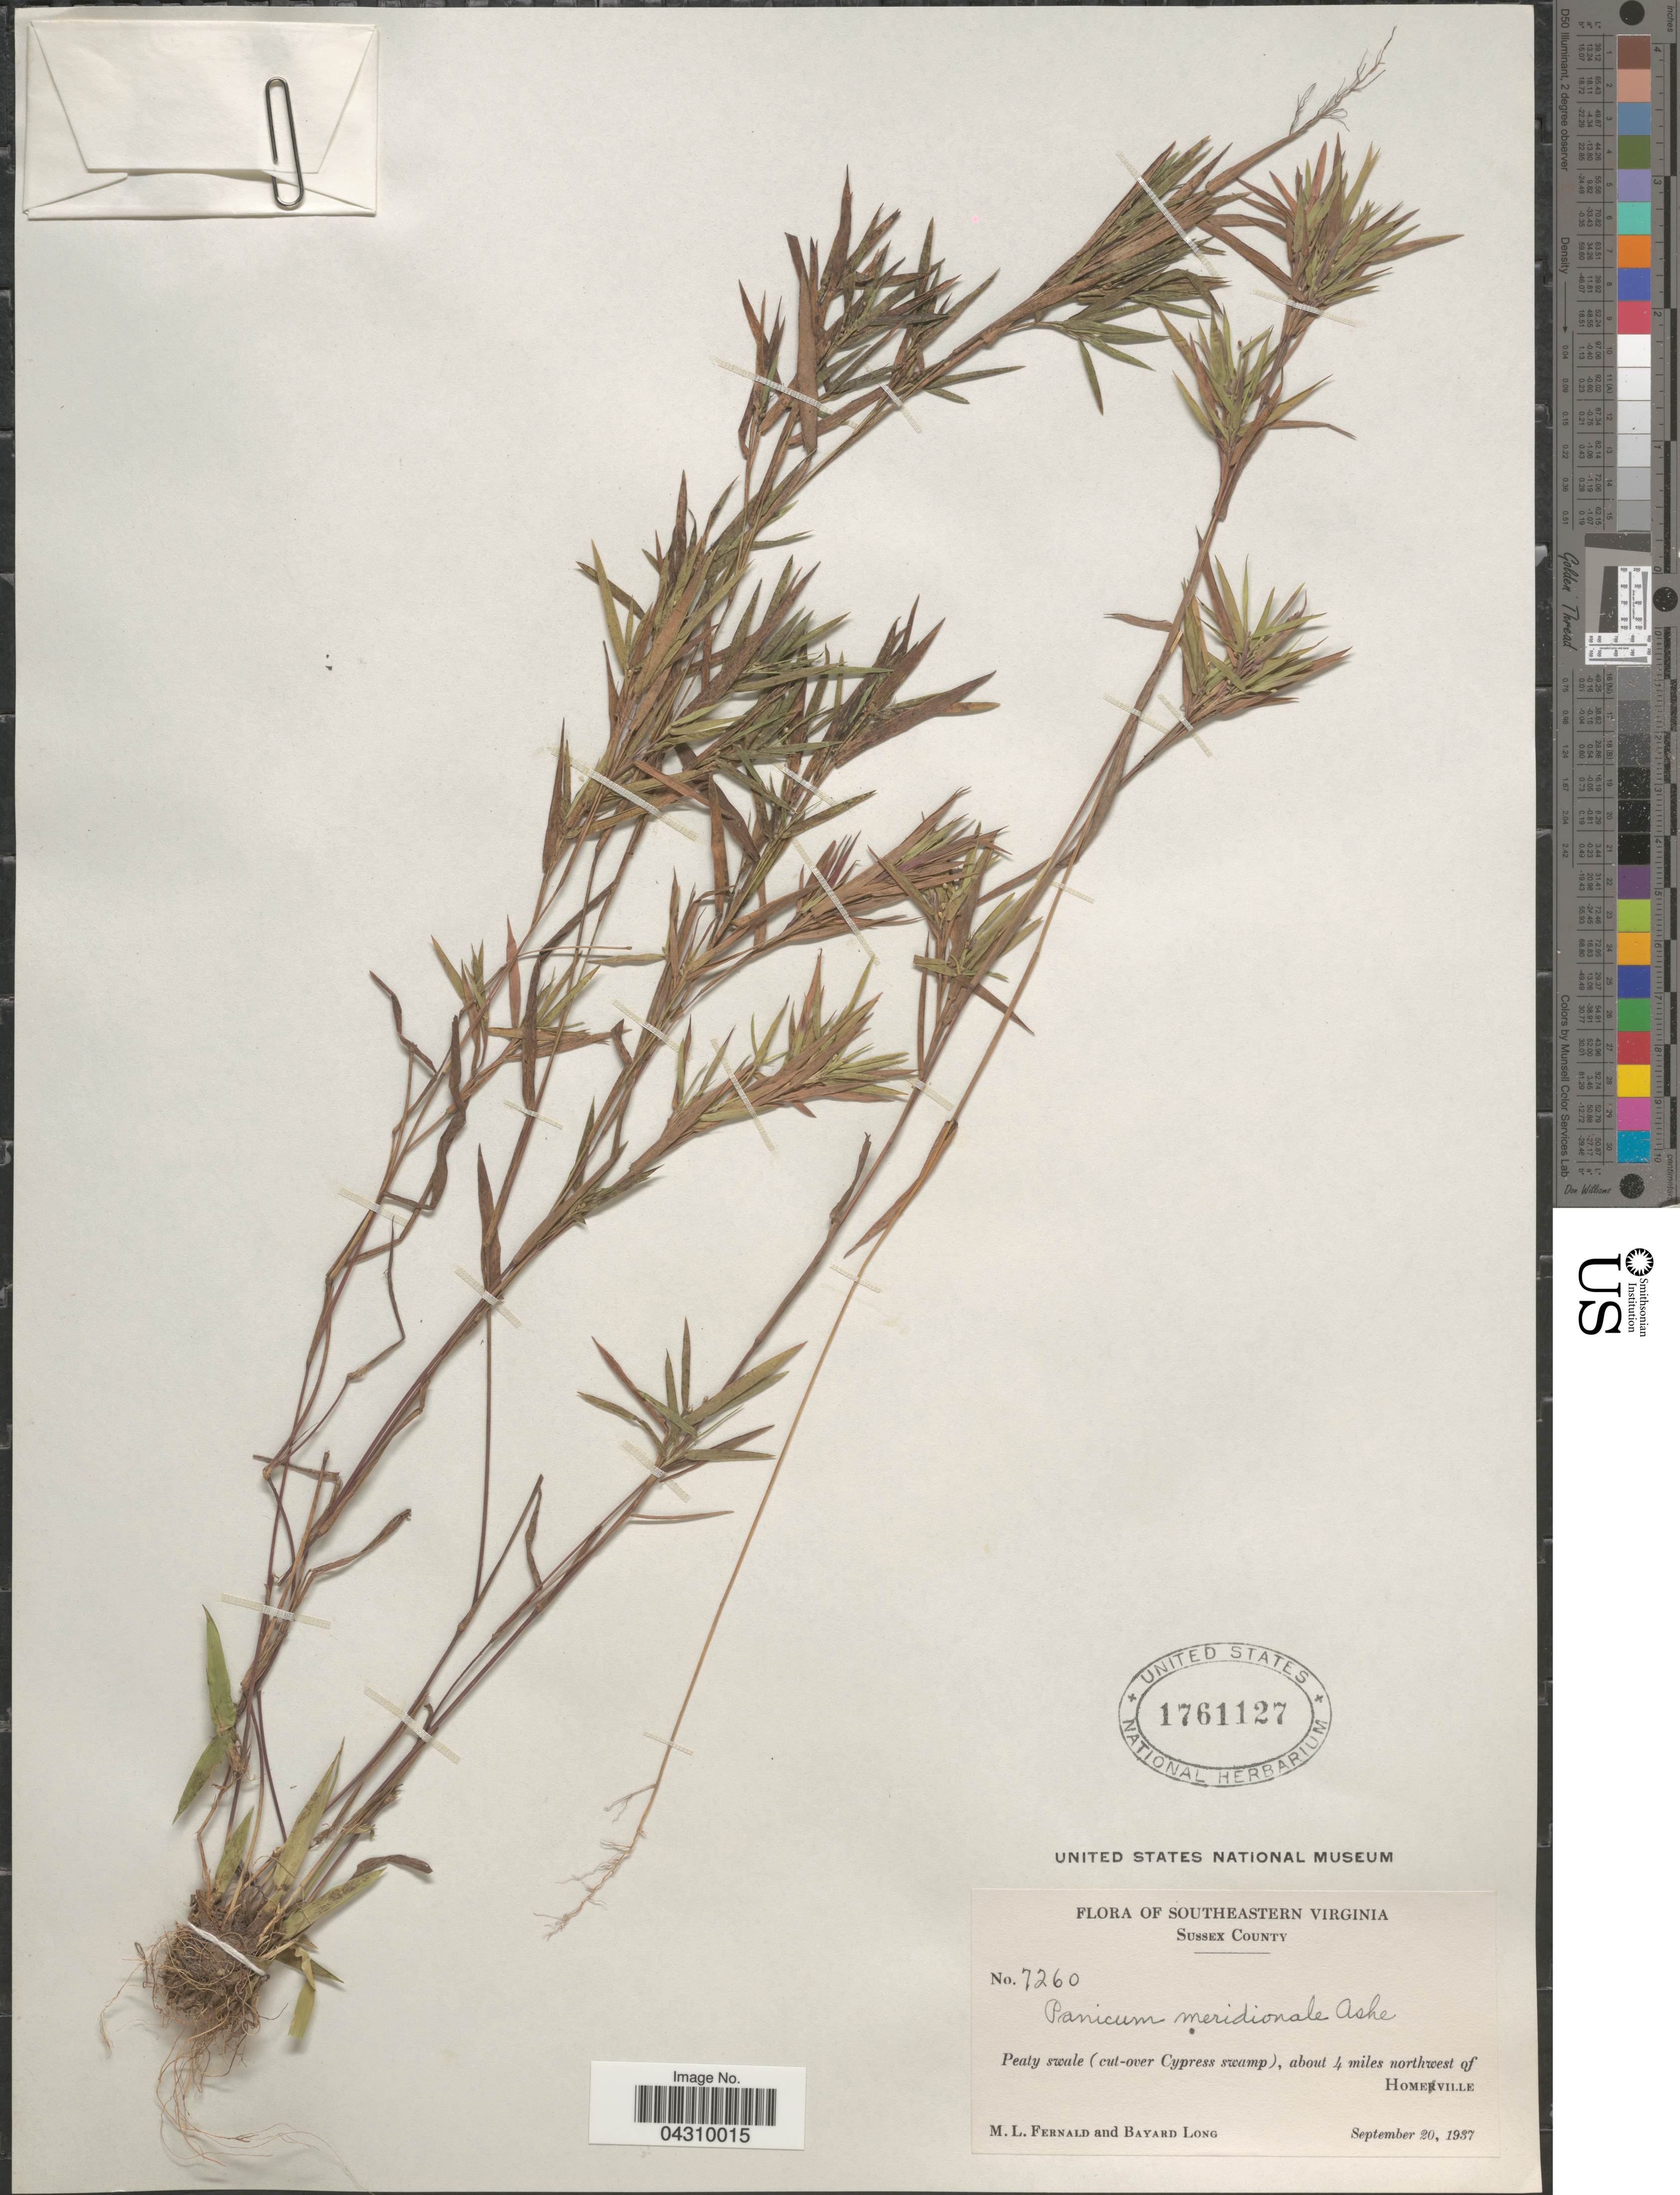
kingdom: Plantae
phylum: Tracheophyta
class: Liliopsida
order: Poales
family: Poaceae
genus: Dichanthelium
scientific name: Dichanthelium acuminatum var. acuminatum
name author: (Sw.) Gould & C.A. Clark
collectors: M. L. Fernald & B. Long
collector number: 7260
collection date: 1937-09-20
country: United States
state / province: Virginia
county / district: Sussex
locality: Southeastern Virginia. Sussex County. Peaty swale (cut-ver Cypress swamp), about 4 miles northwest of Homeville.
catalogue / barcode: US 1761127